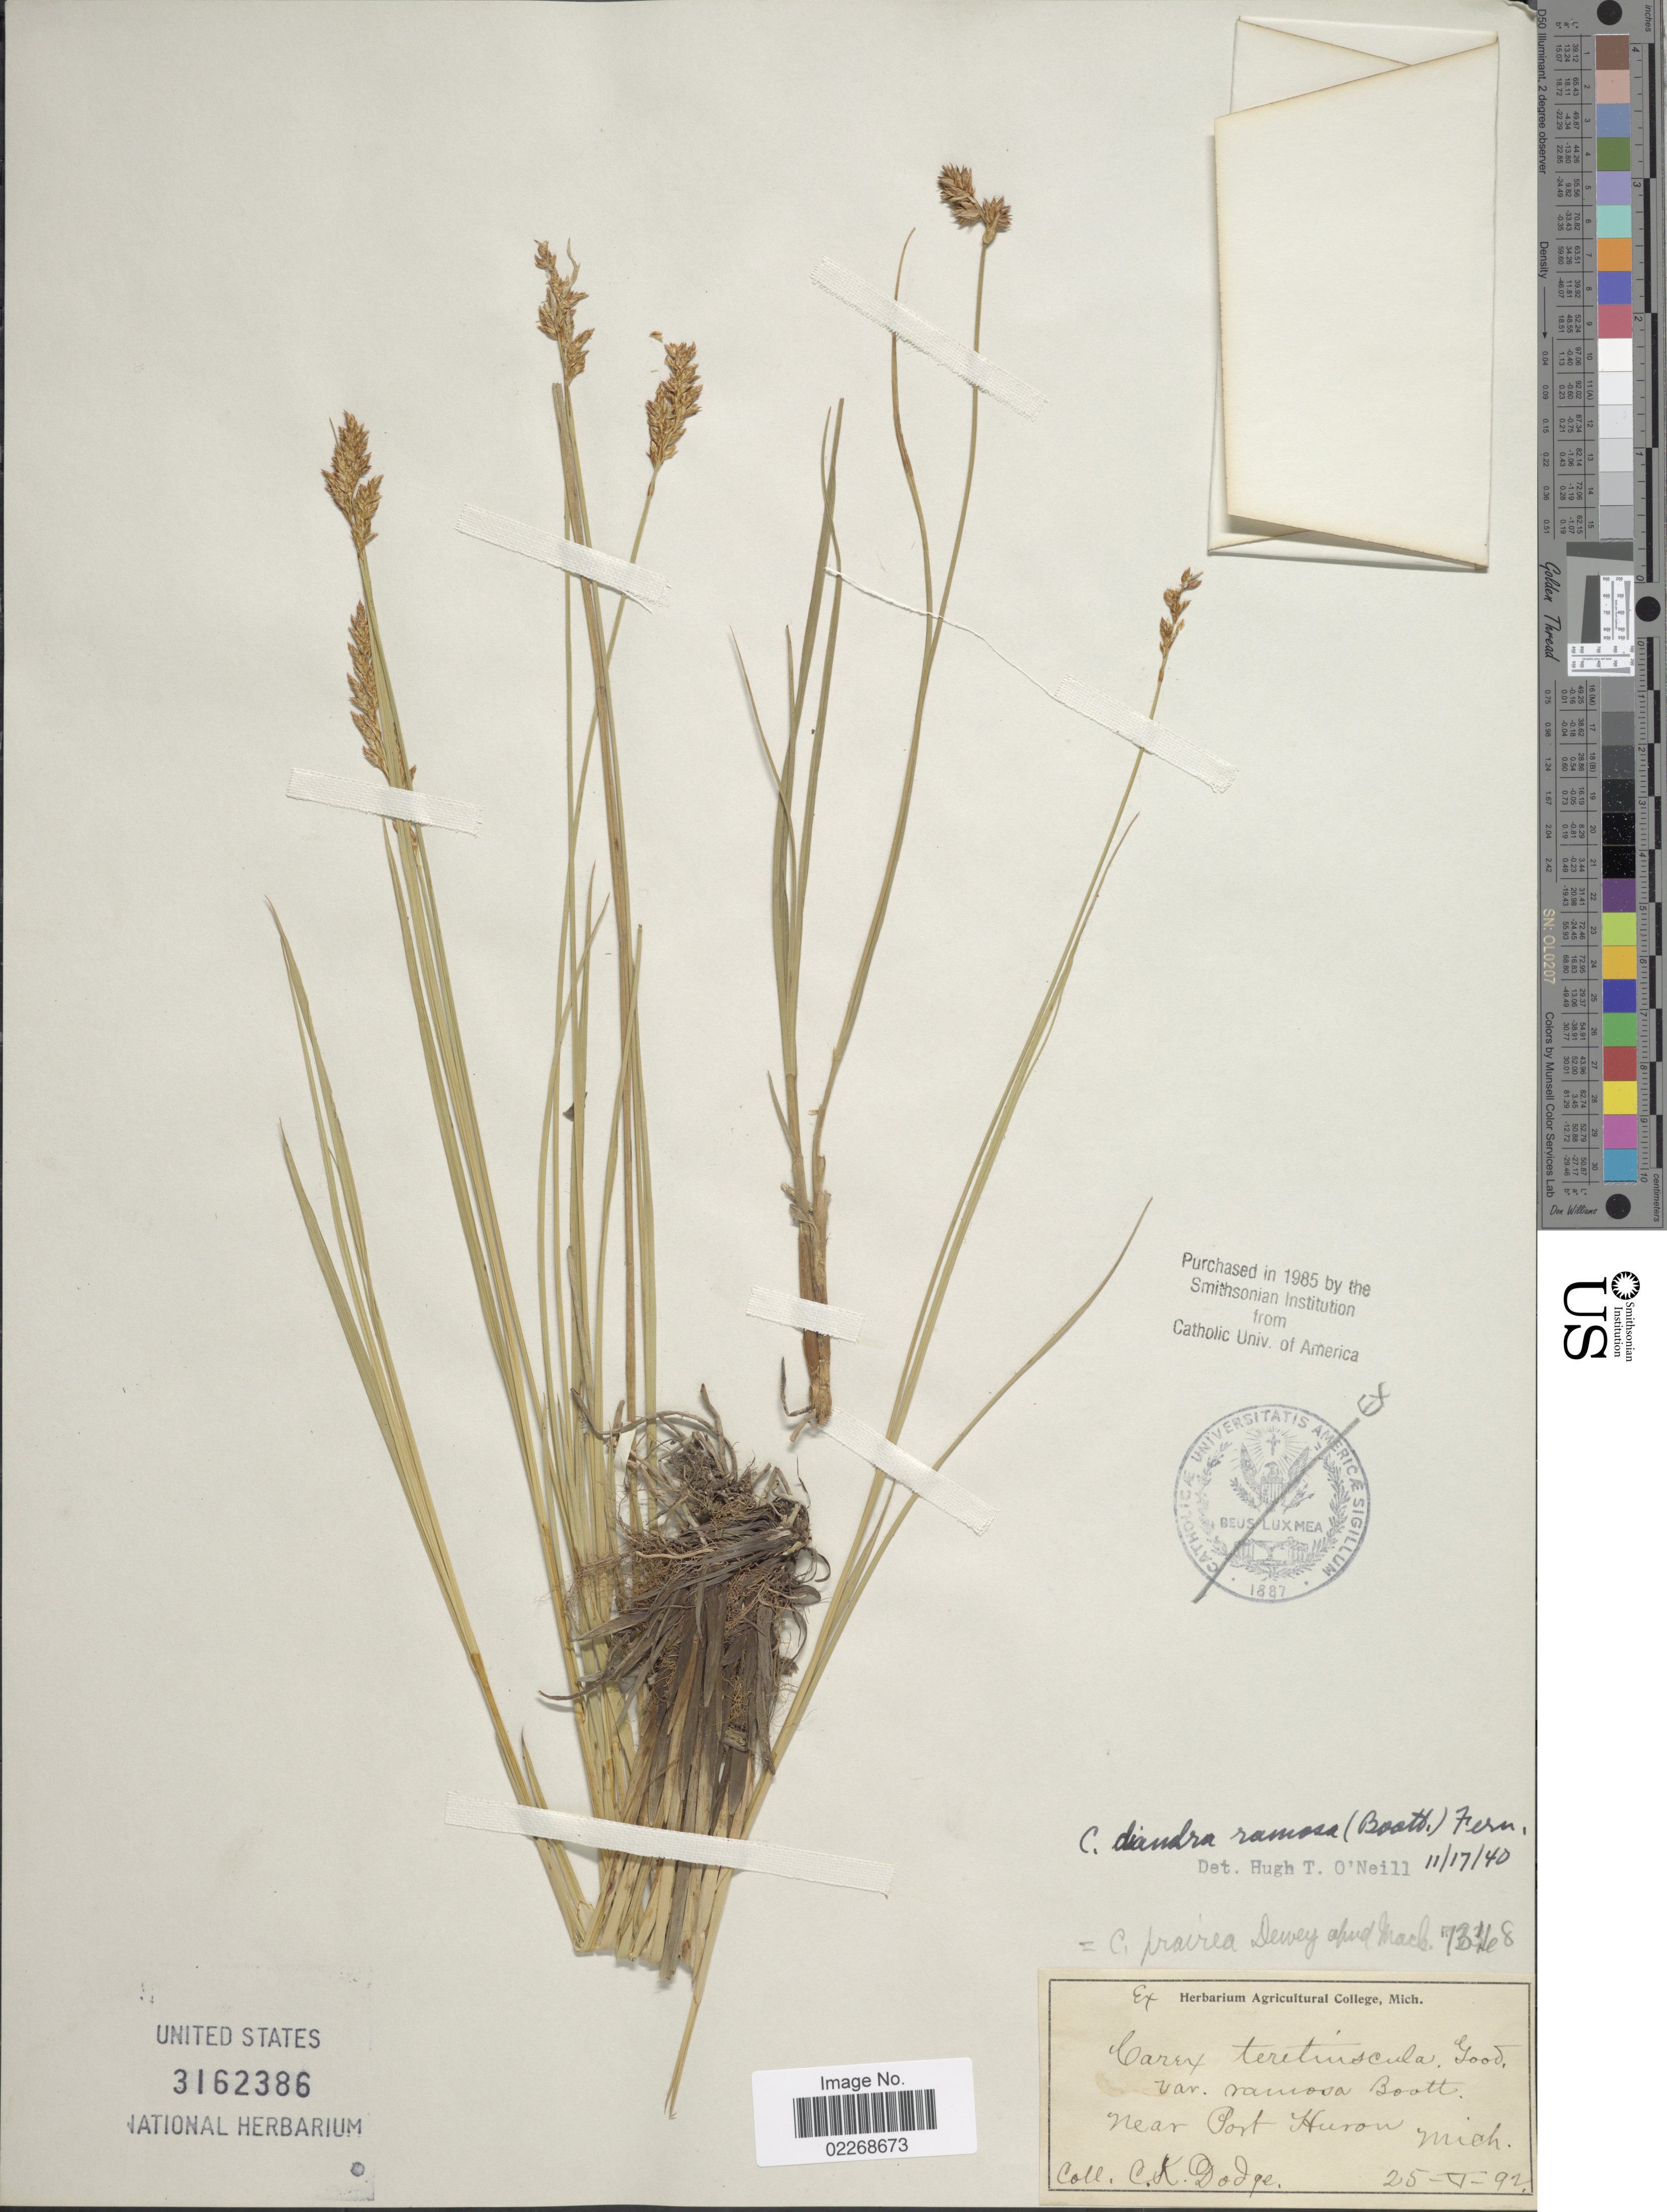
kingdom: Plantae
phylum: Tracheophyta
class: Liliopsida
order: Poales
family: Cyperaceae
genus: Carex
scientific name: Carex diandra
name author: Schrank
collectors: C. Dodge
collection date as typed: Transcribed d/m/y: 25/5/92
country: United States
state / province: Michigan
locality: Near Port Huron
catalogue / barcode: US 3162386